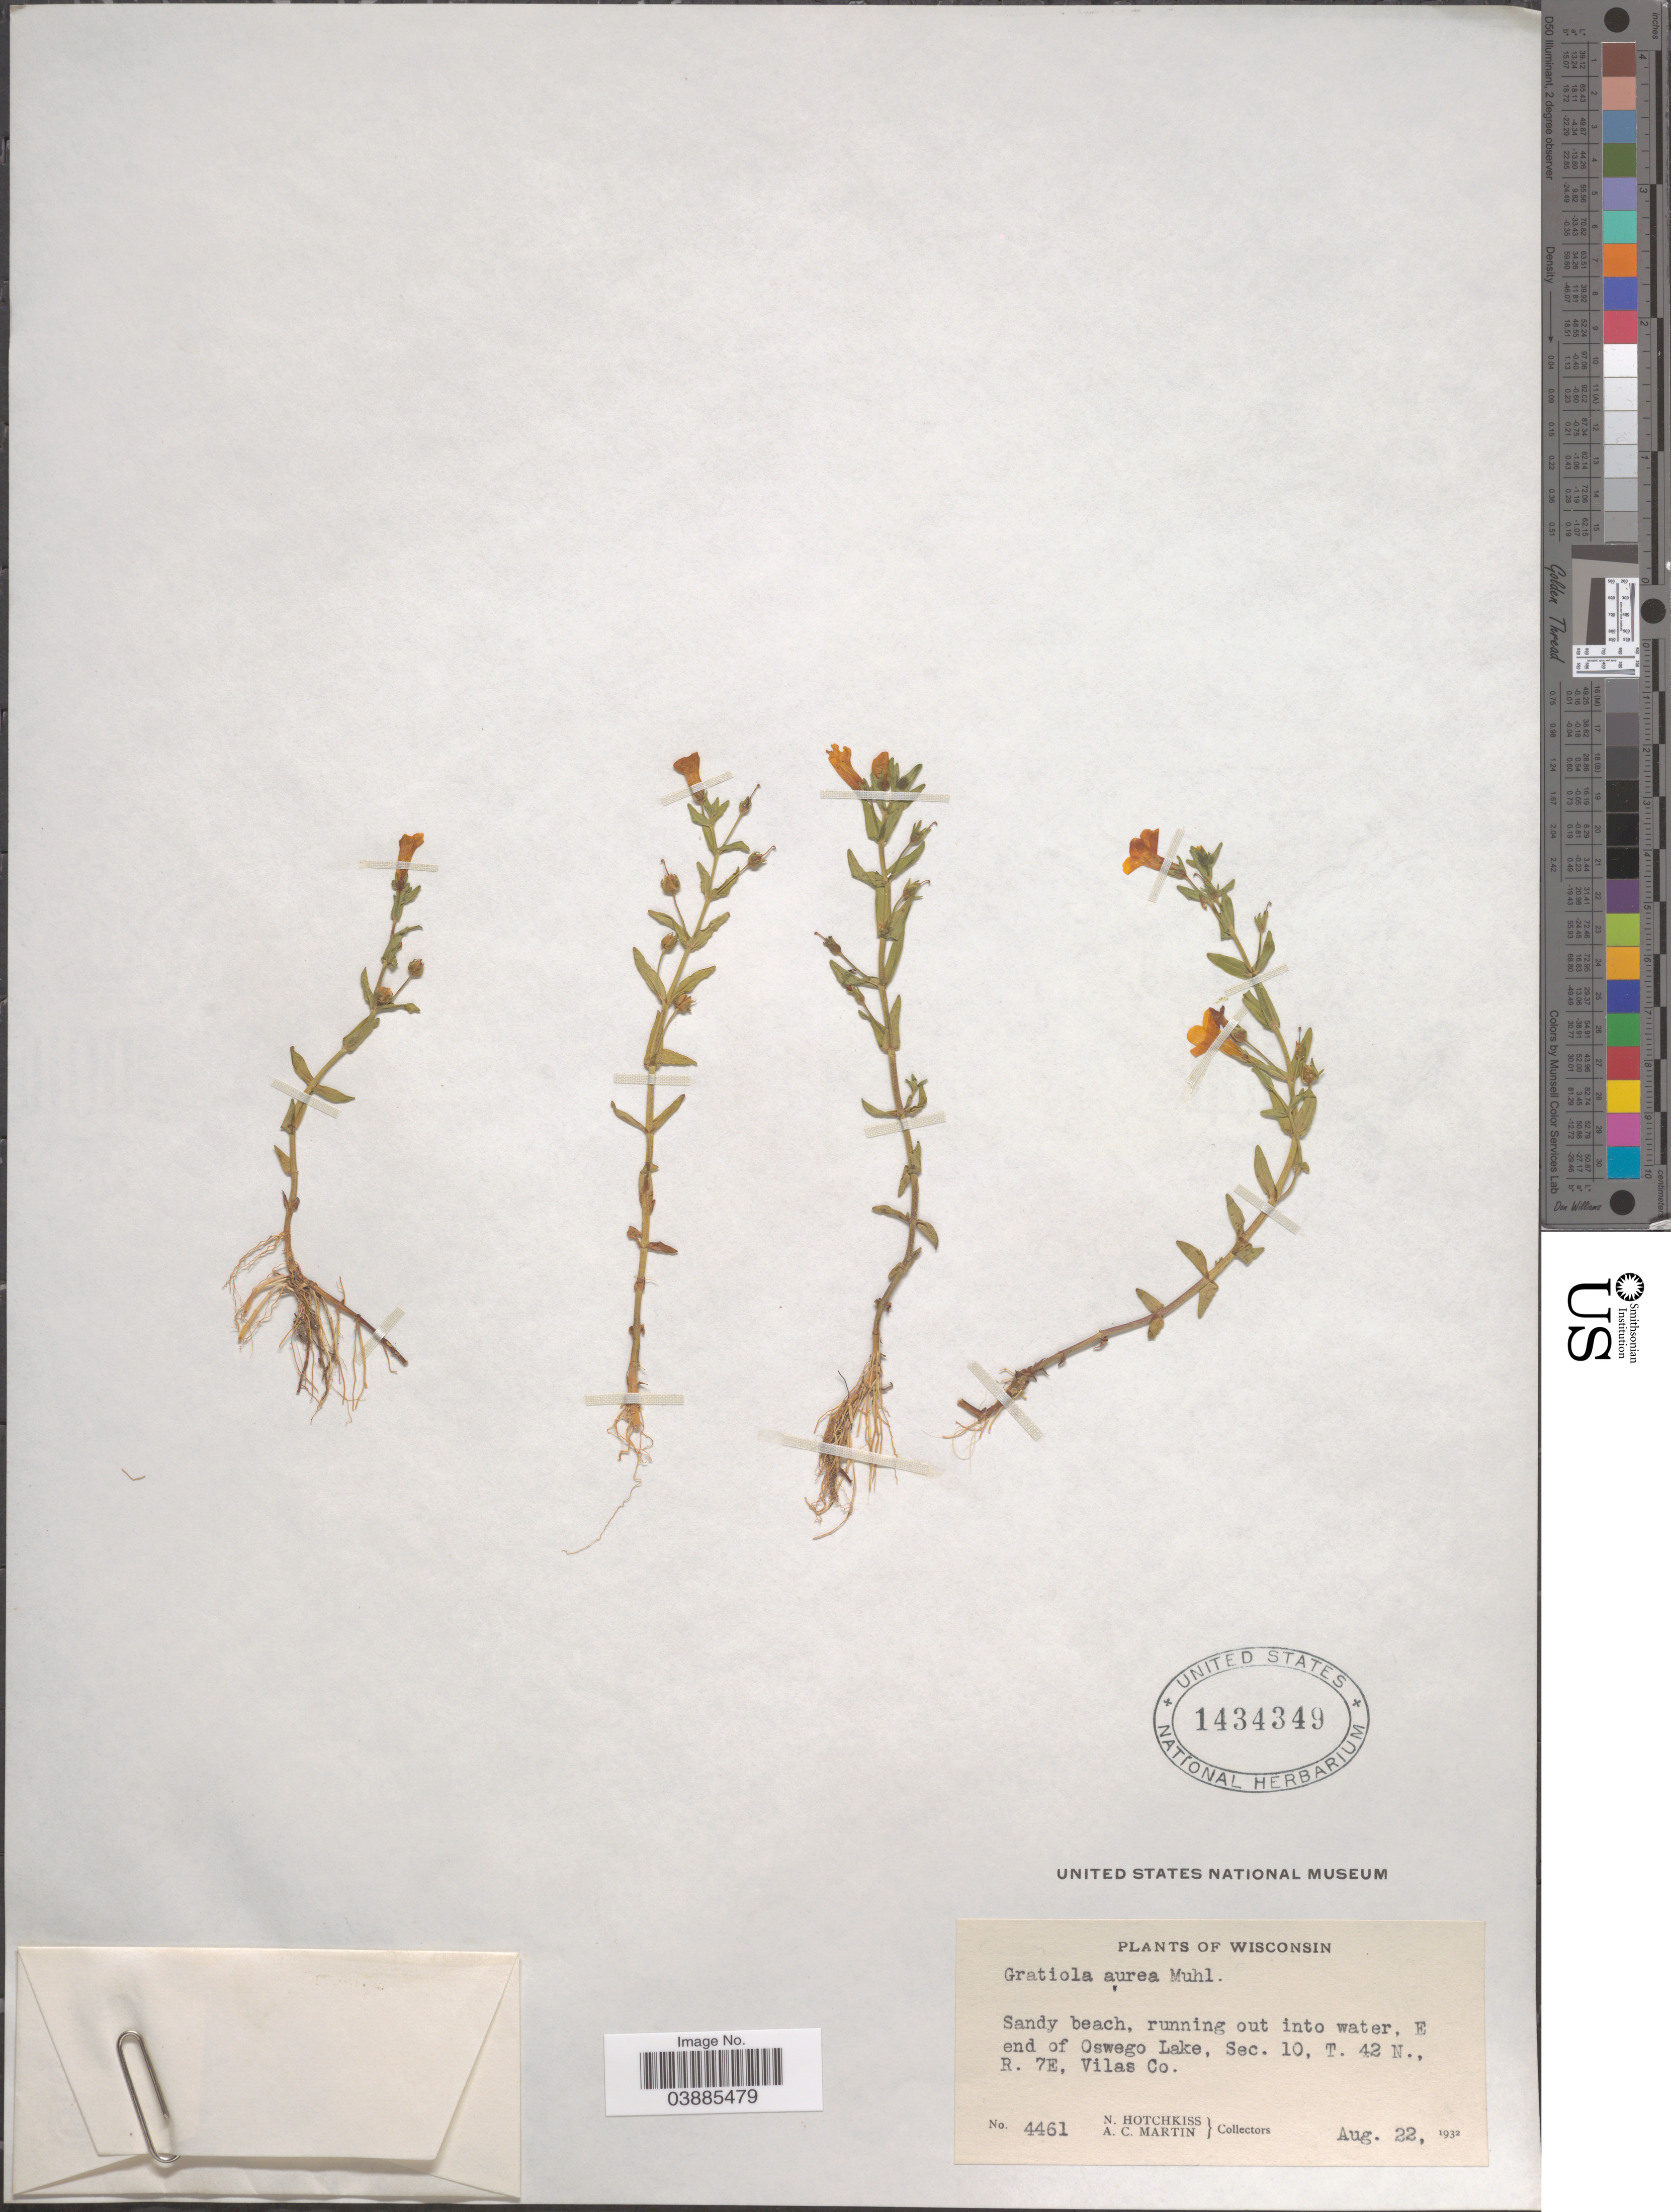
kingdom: Plantae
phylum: Tracheophyta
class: Magnoliopsida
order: Lamiales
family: Plantaginaceae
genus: Gratiola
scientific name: Gratiola aurea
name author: Pursh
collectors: N. Hotchkiss & A. C. Martin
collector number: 4461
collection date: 1932-08-22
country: United States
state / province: Wisconsin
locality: Sandy beach, running out into water, E end of Oswego Lake, Sec. 10, T. 42 N., R. 7E. Vilas Co.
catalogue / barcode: US 1434349